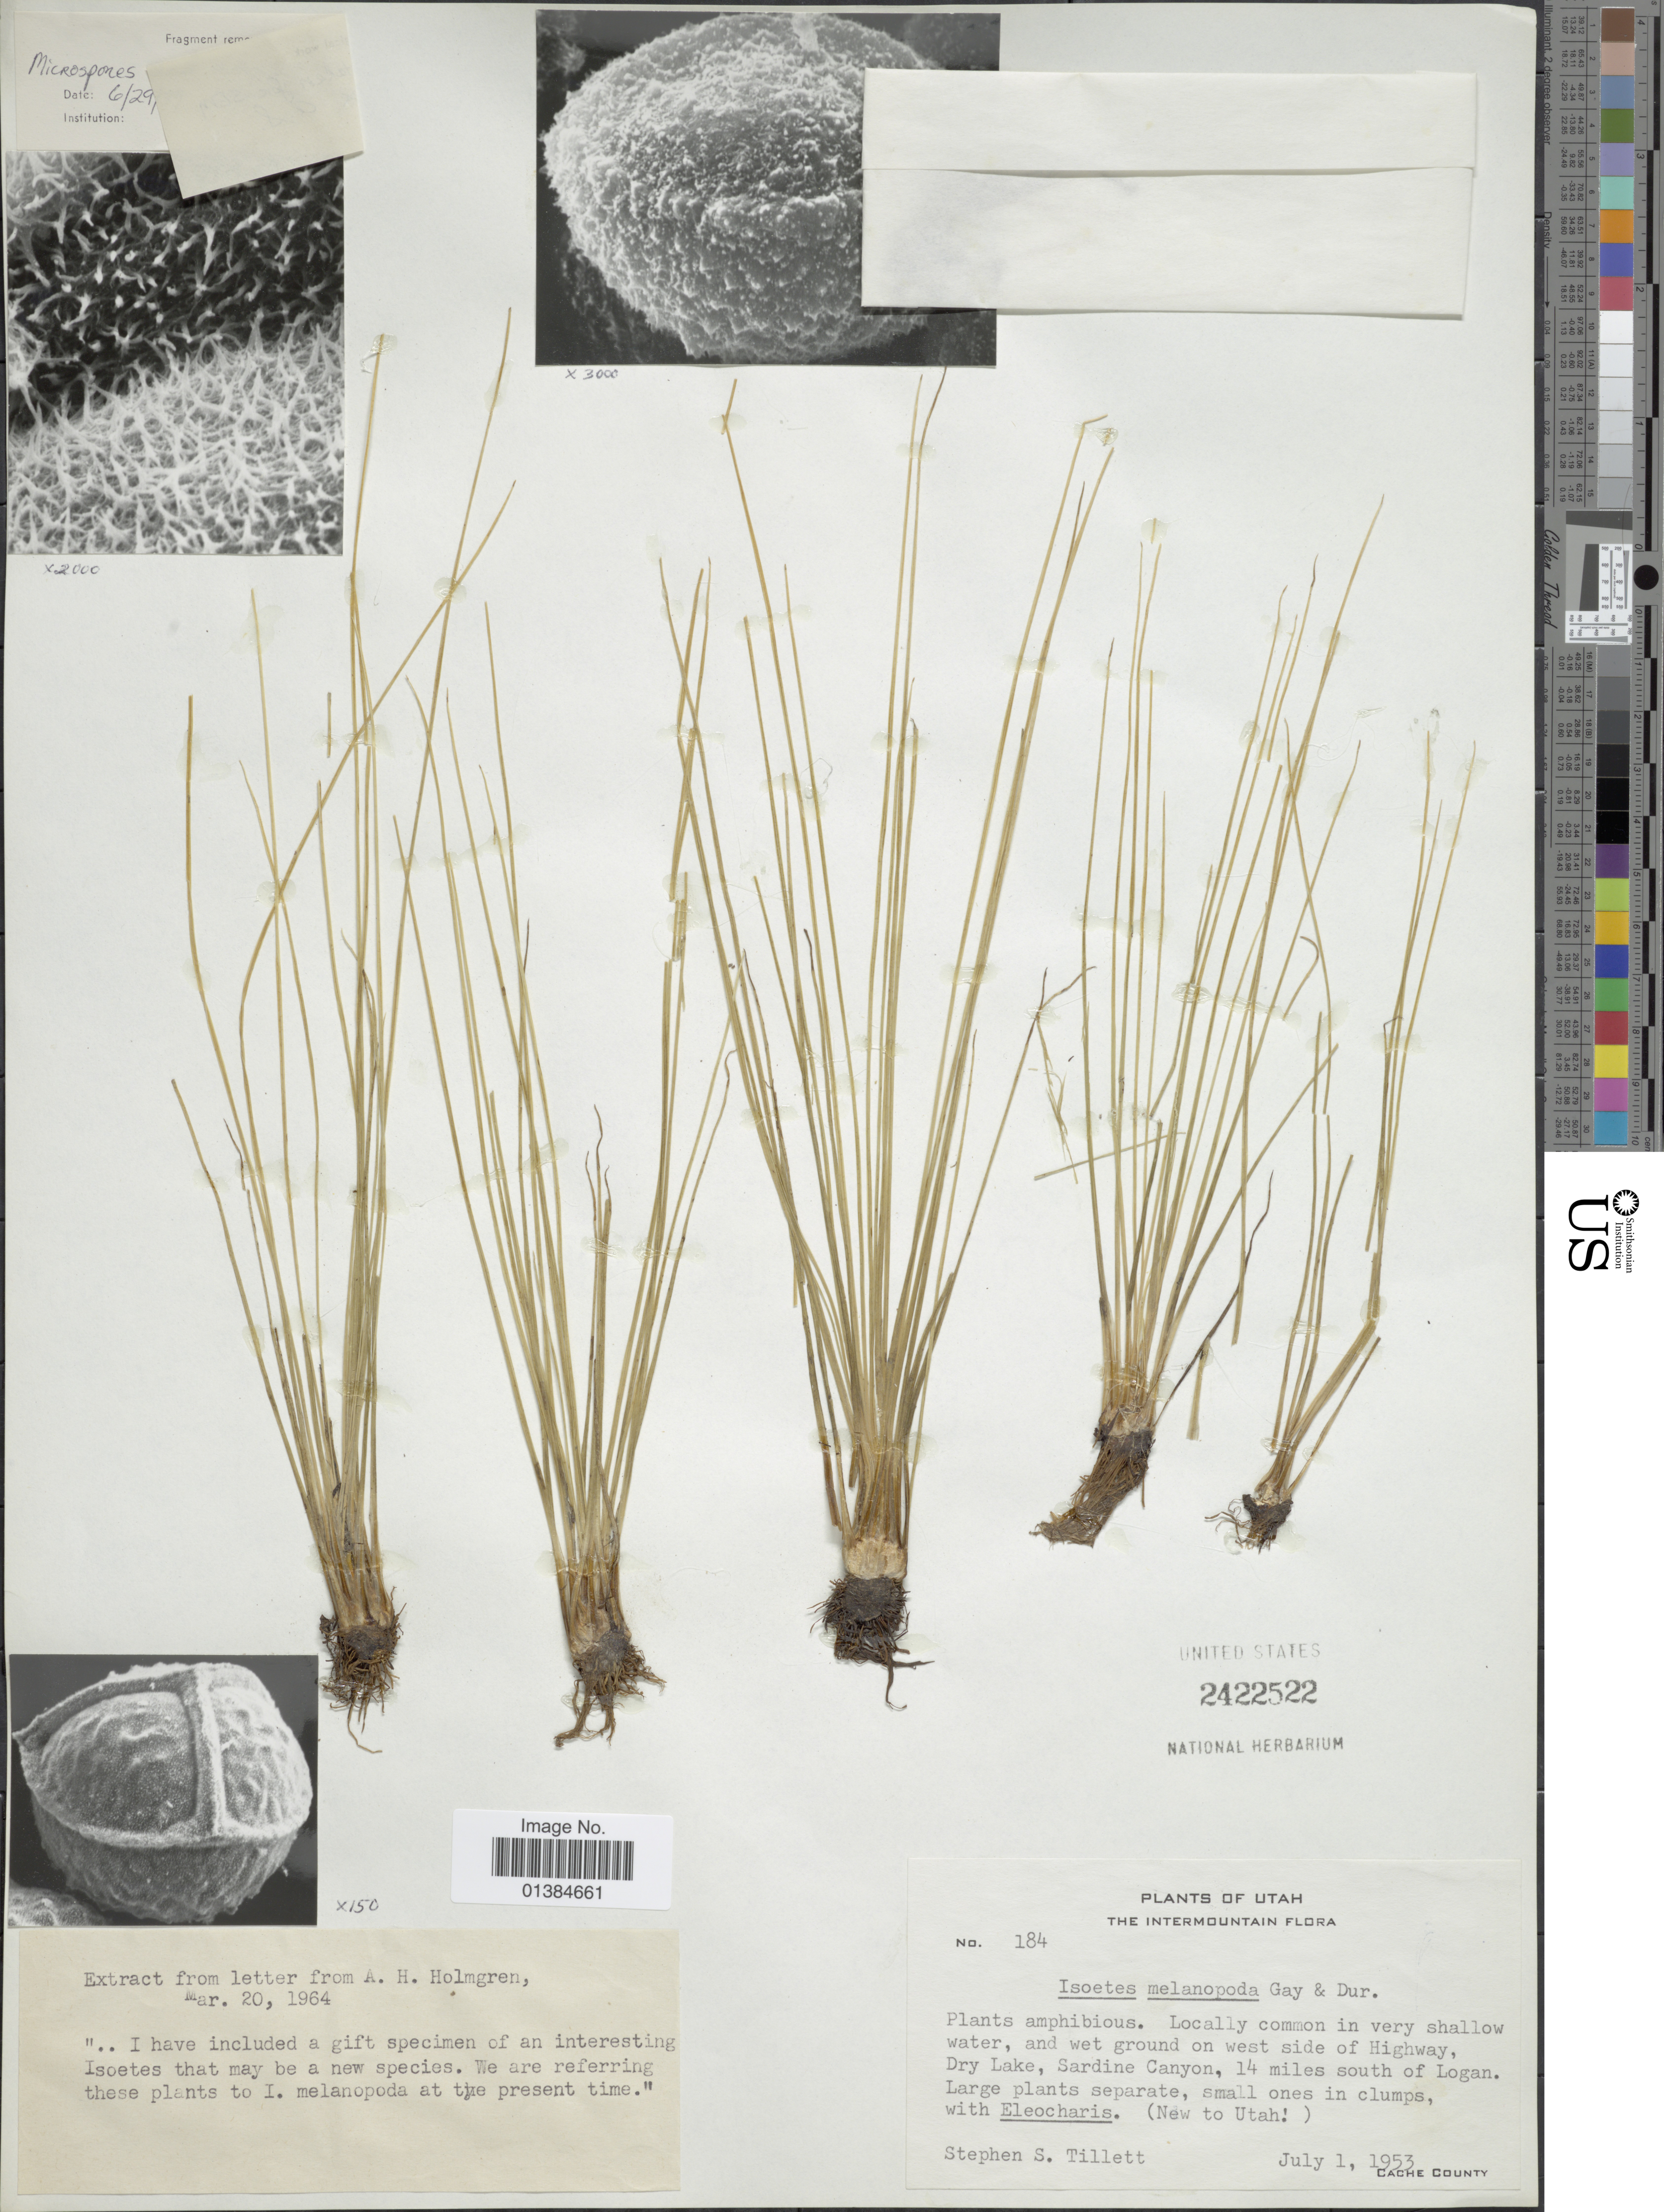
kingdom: Plantae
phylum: Tracheophyta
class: Lycopodiopsida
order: Isoetales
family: Isoetaceae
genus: Isoetes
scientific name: Isoetes melanopoda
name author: J. Gay & Durieu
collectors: S. S. Tillett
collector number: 184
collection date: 1953-07-01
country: United States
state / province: Utah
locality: The Intermountain flora. Wet ground on west side of Highway, Dry Lake, Sardine Canyon, 14 miles south of Logan.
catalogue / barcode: US 2422522